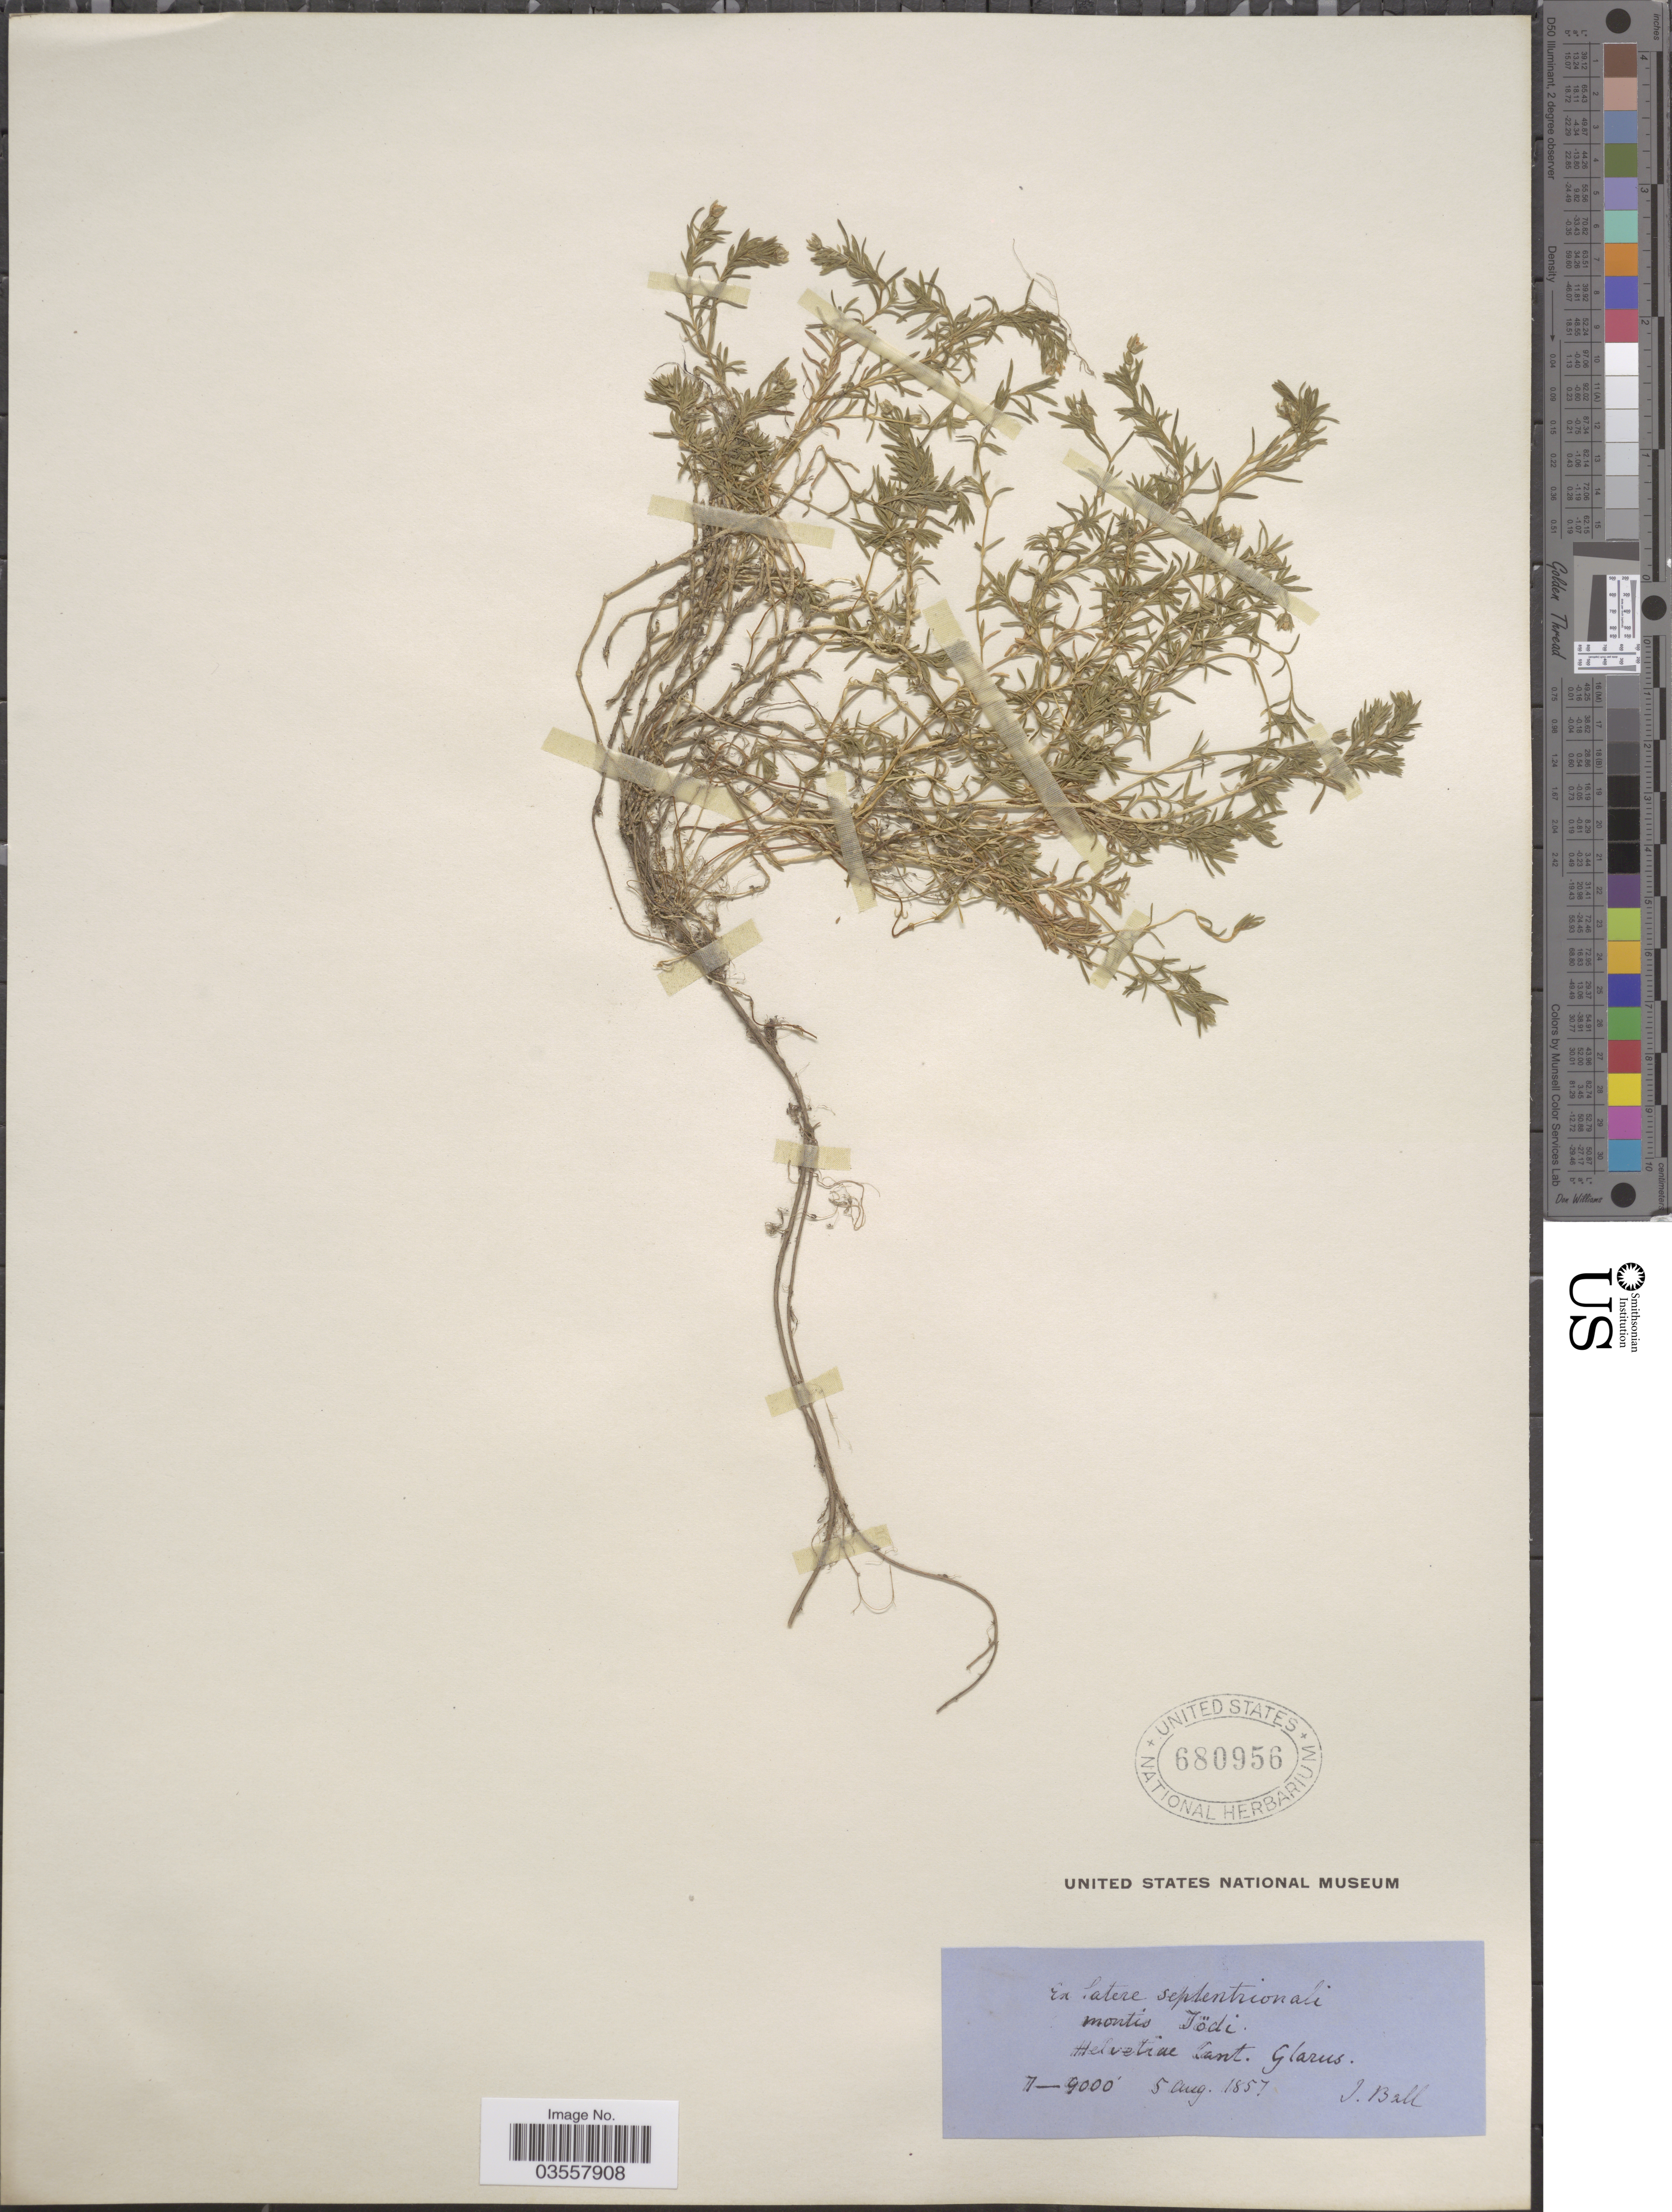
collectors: J. Ball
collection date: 1857-08-05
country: Switzerland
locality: En latere septentrionali montis Jödi. Helvetiae Cant. Glarus.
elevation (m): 2134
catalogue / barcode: US 680956